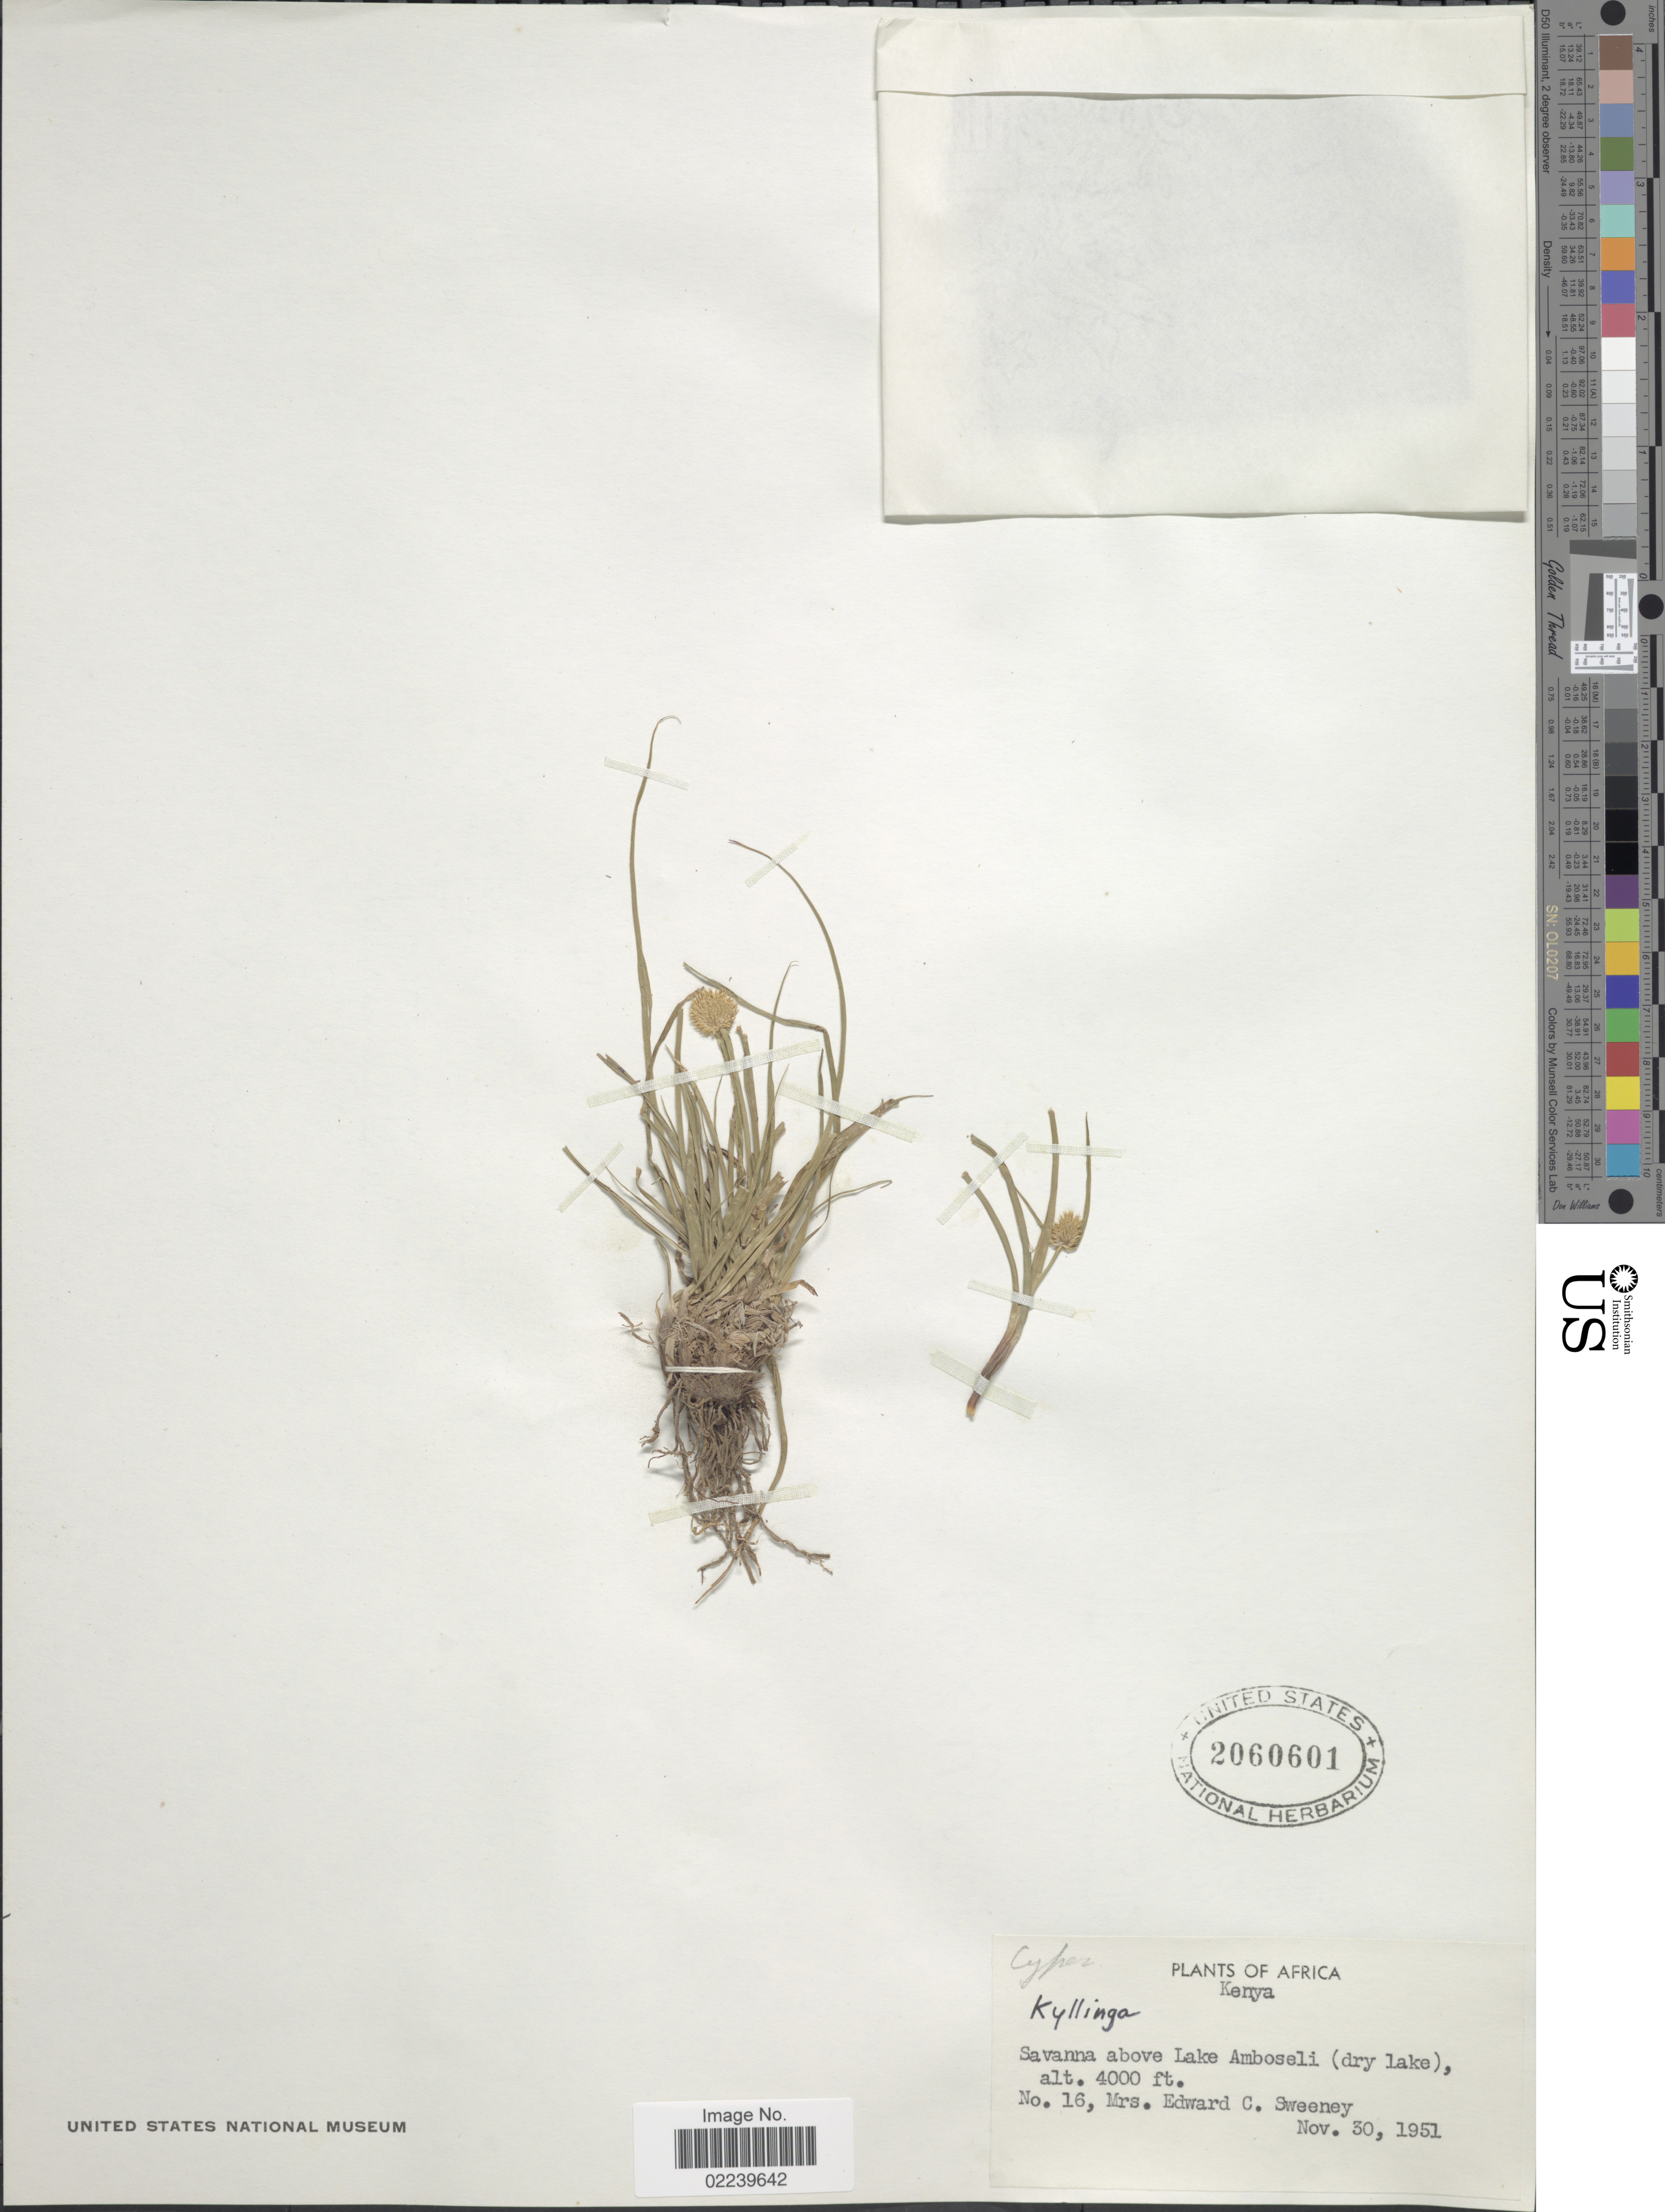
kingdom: Plantae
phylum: Tracheophyta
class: Liliopsida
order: Poales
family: Cyperaceae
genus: Cyperus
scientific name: Cyperus sp.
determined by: Strong, Mark T., (BOT), Smithsonian Institution - National Museum of Natural History (UNITED STATES)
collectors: E. Sweeney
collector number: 16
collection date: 1951-11-30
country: Kenya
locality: Savanna above Lake Amboseli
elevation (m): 1219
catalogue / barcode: US 2060601